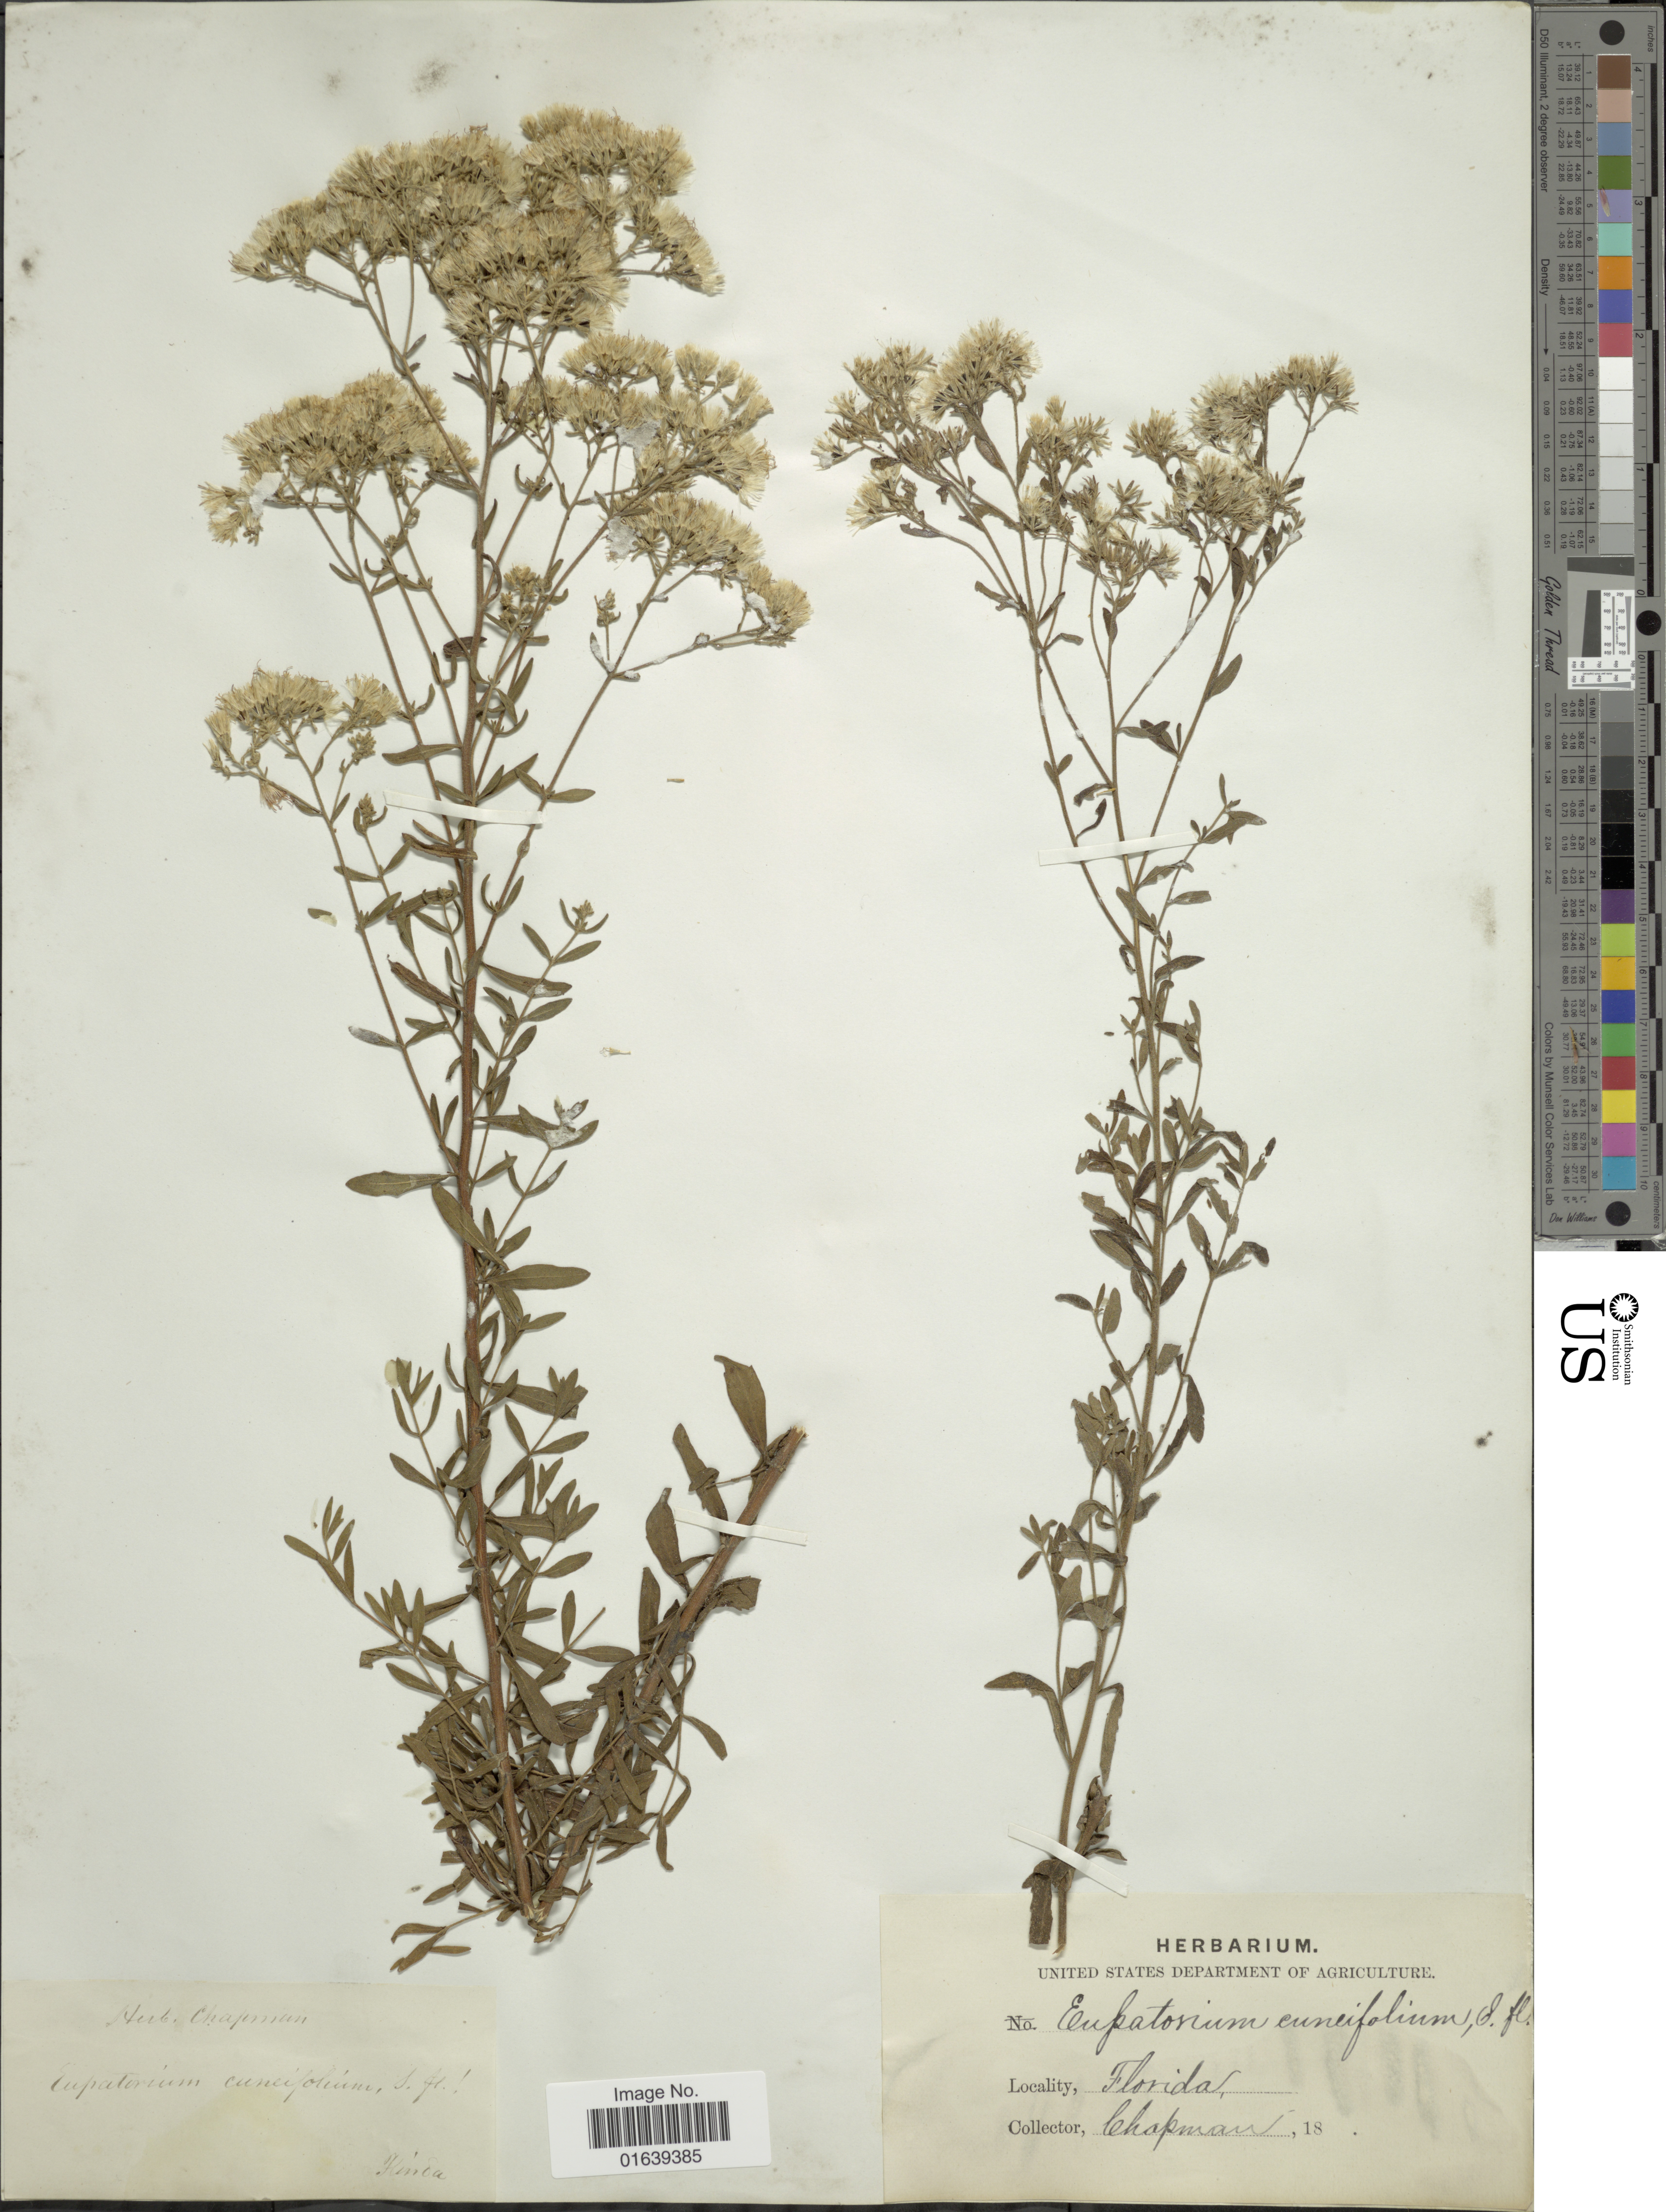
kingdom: Plantae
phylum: Tracheophyta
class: Magnoliopsida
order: Asterales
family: Asteraceae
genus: Eupatorium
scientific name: Eupatorium linearifolium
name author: Walter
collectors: A. Chapman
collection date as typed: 18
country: United States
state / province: Florida